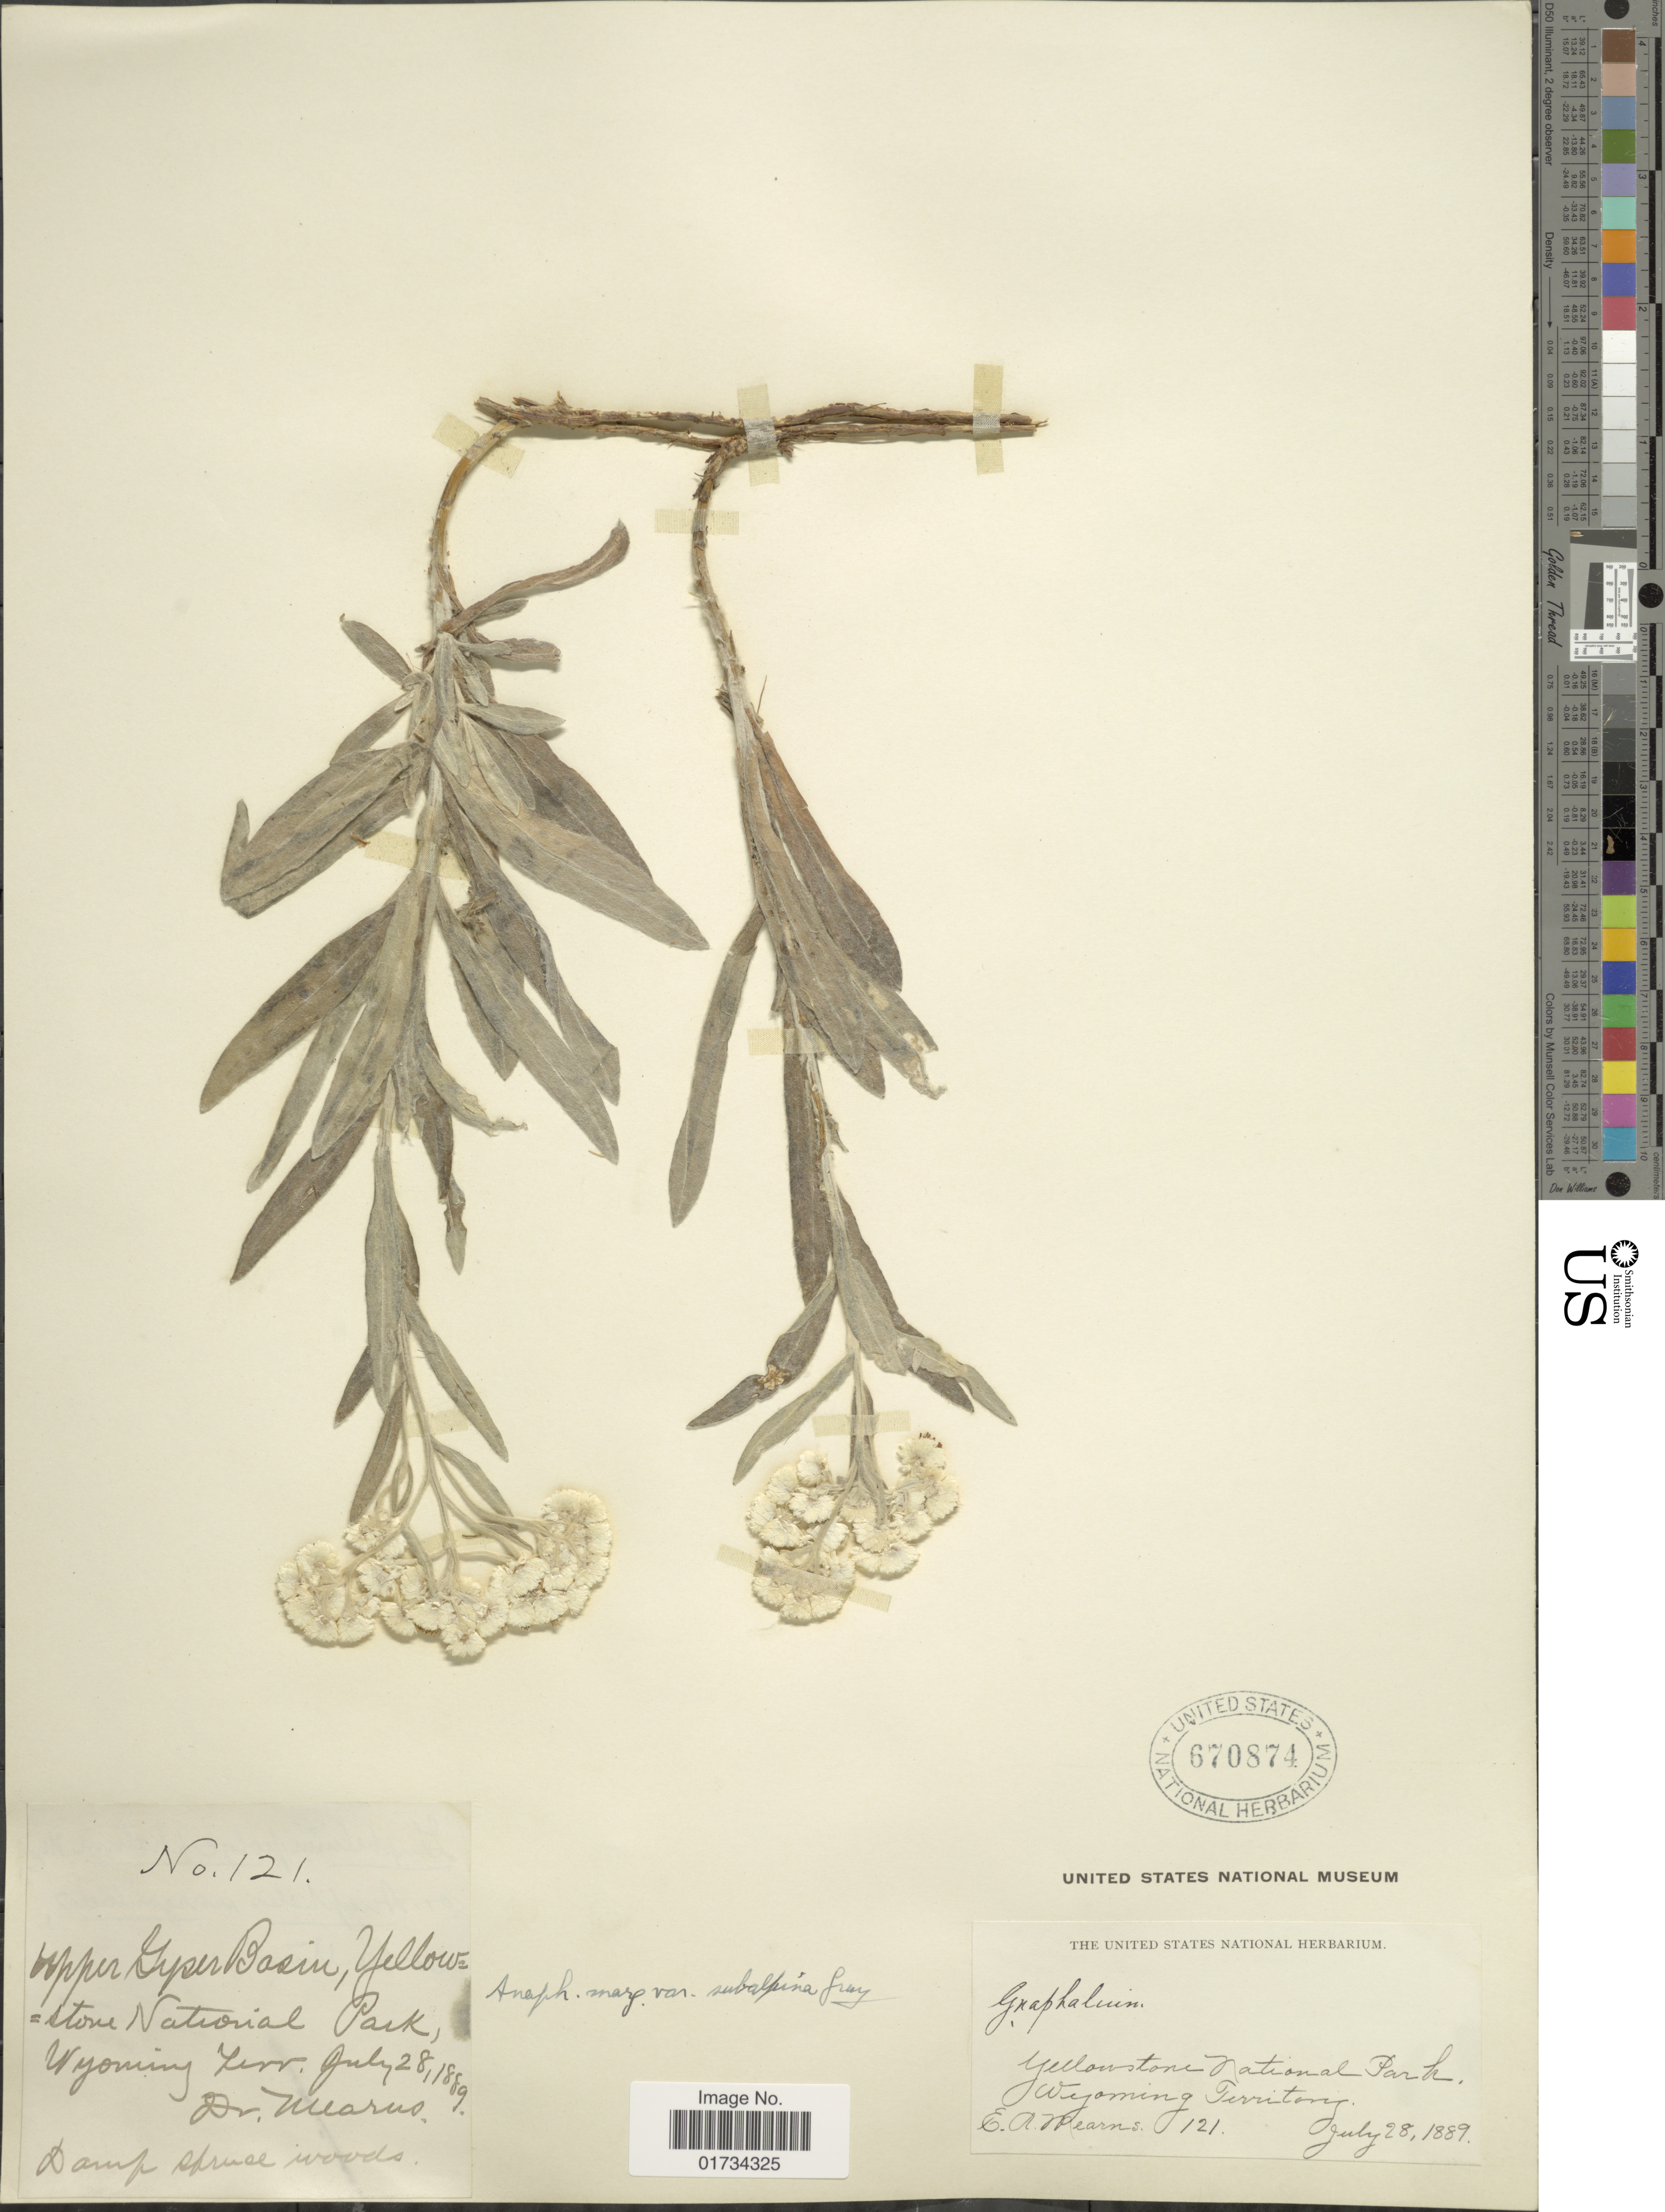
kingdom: Plantae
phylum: Tracheophyta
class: Magnoliopsida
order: Asterales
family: Asteraceae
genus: Anaphalis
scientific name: Anaphalis subalpina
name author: (A. Gray) Rydb.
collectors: E. A. Mearns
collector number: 121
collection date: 1889-07-28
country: United States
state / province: Wyoming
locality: Yellowstone National Park. Wyoming Territory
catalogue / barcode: US 670874